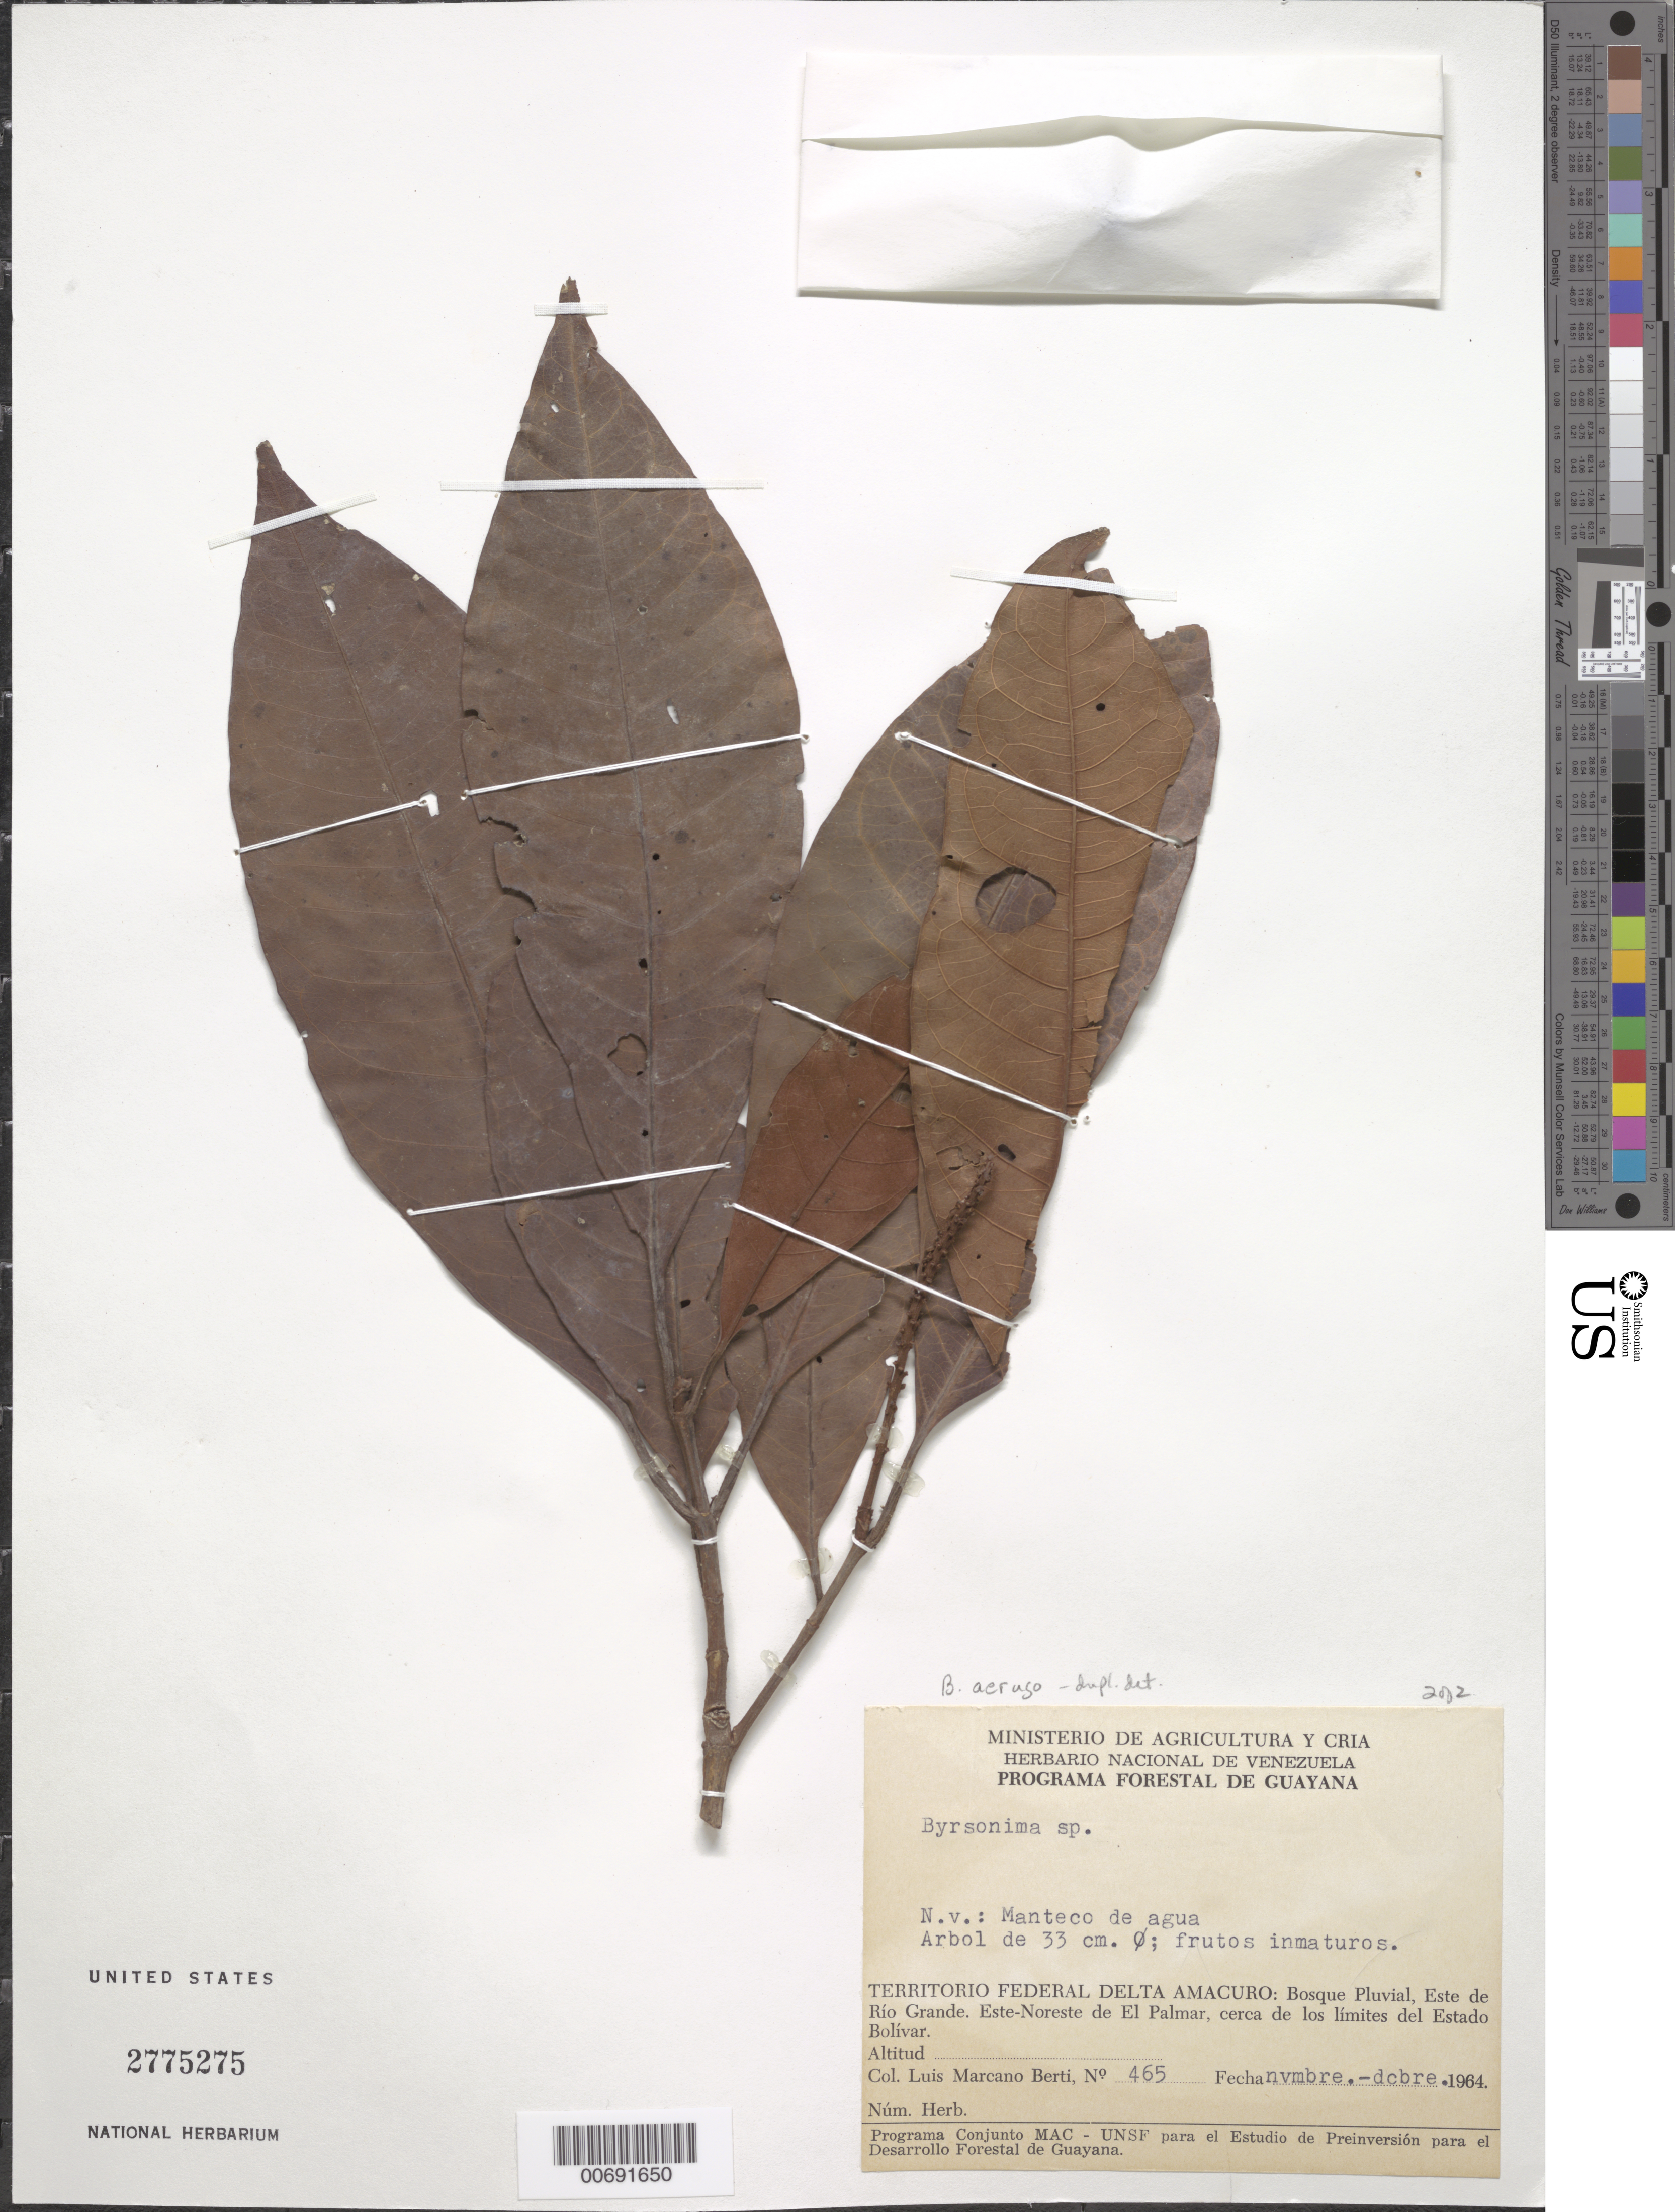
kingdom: Plantae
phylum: Tracheophyta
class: Magnoliopsida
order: Malpighiales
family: Malpighiaceae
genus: Byrsonima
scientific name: Byrsonima aerugo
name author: Sagot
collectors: L. Marcano-Berti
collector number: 465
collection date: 1964-11/1964-12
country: Venezuela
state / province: Delta Amacuro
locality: Territorio Federal Delta Amacuro: Bosque Pluvial, Este de Río Grande. Este-Noreste de El Palmar, cerca de los límites del Estado Bolívar.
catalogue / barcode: US 2775275